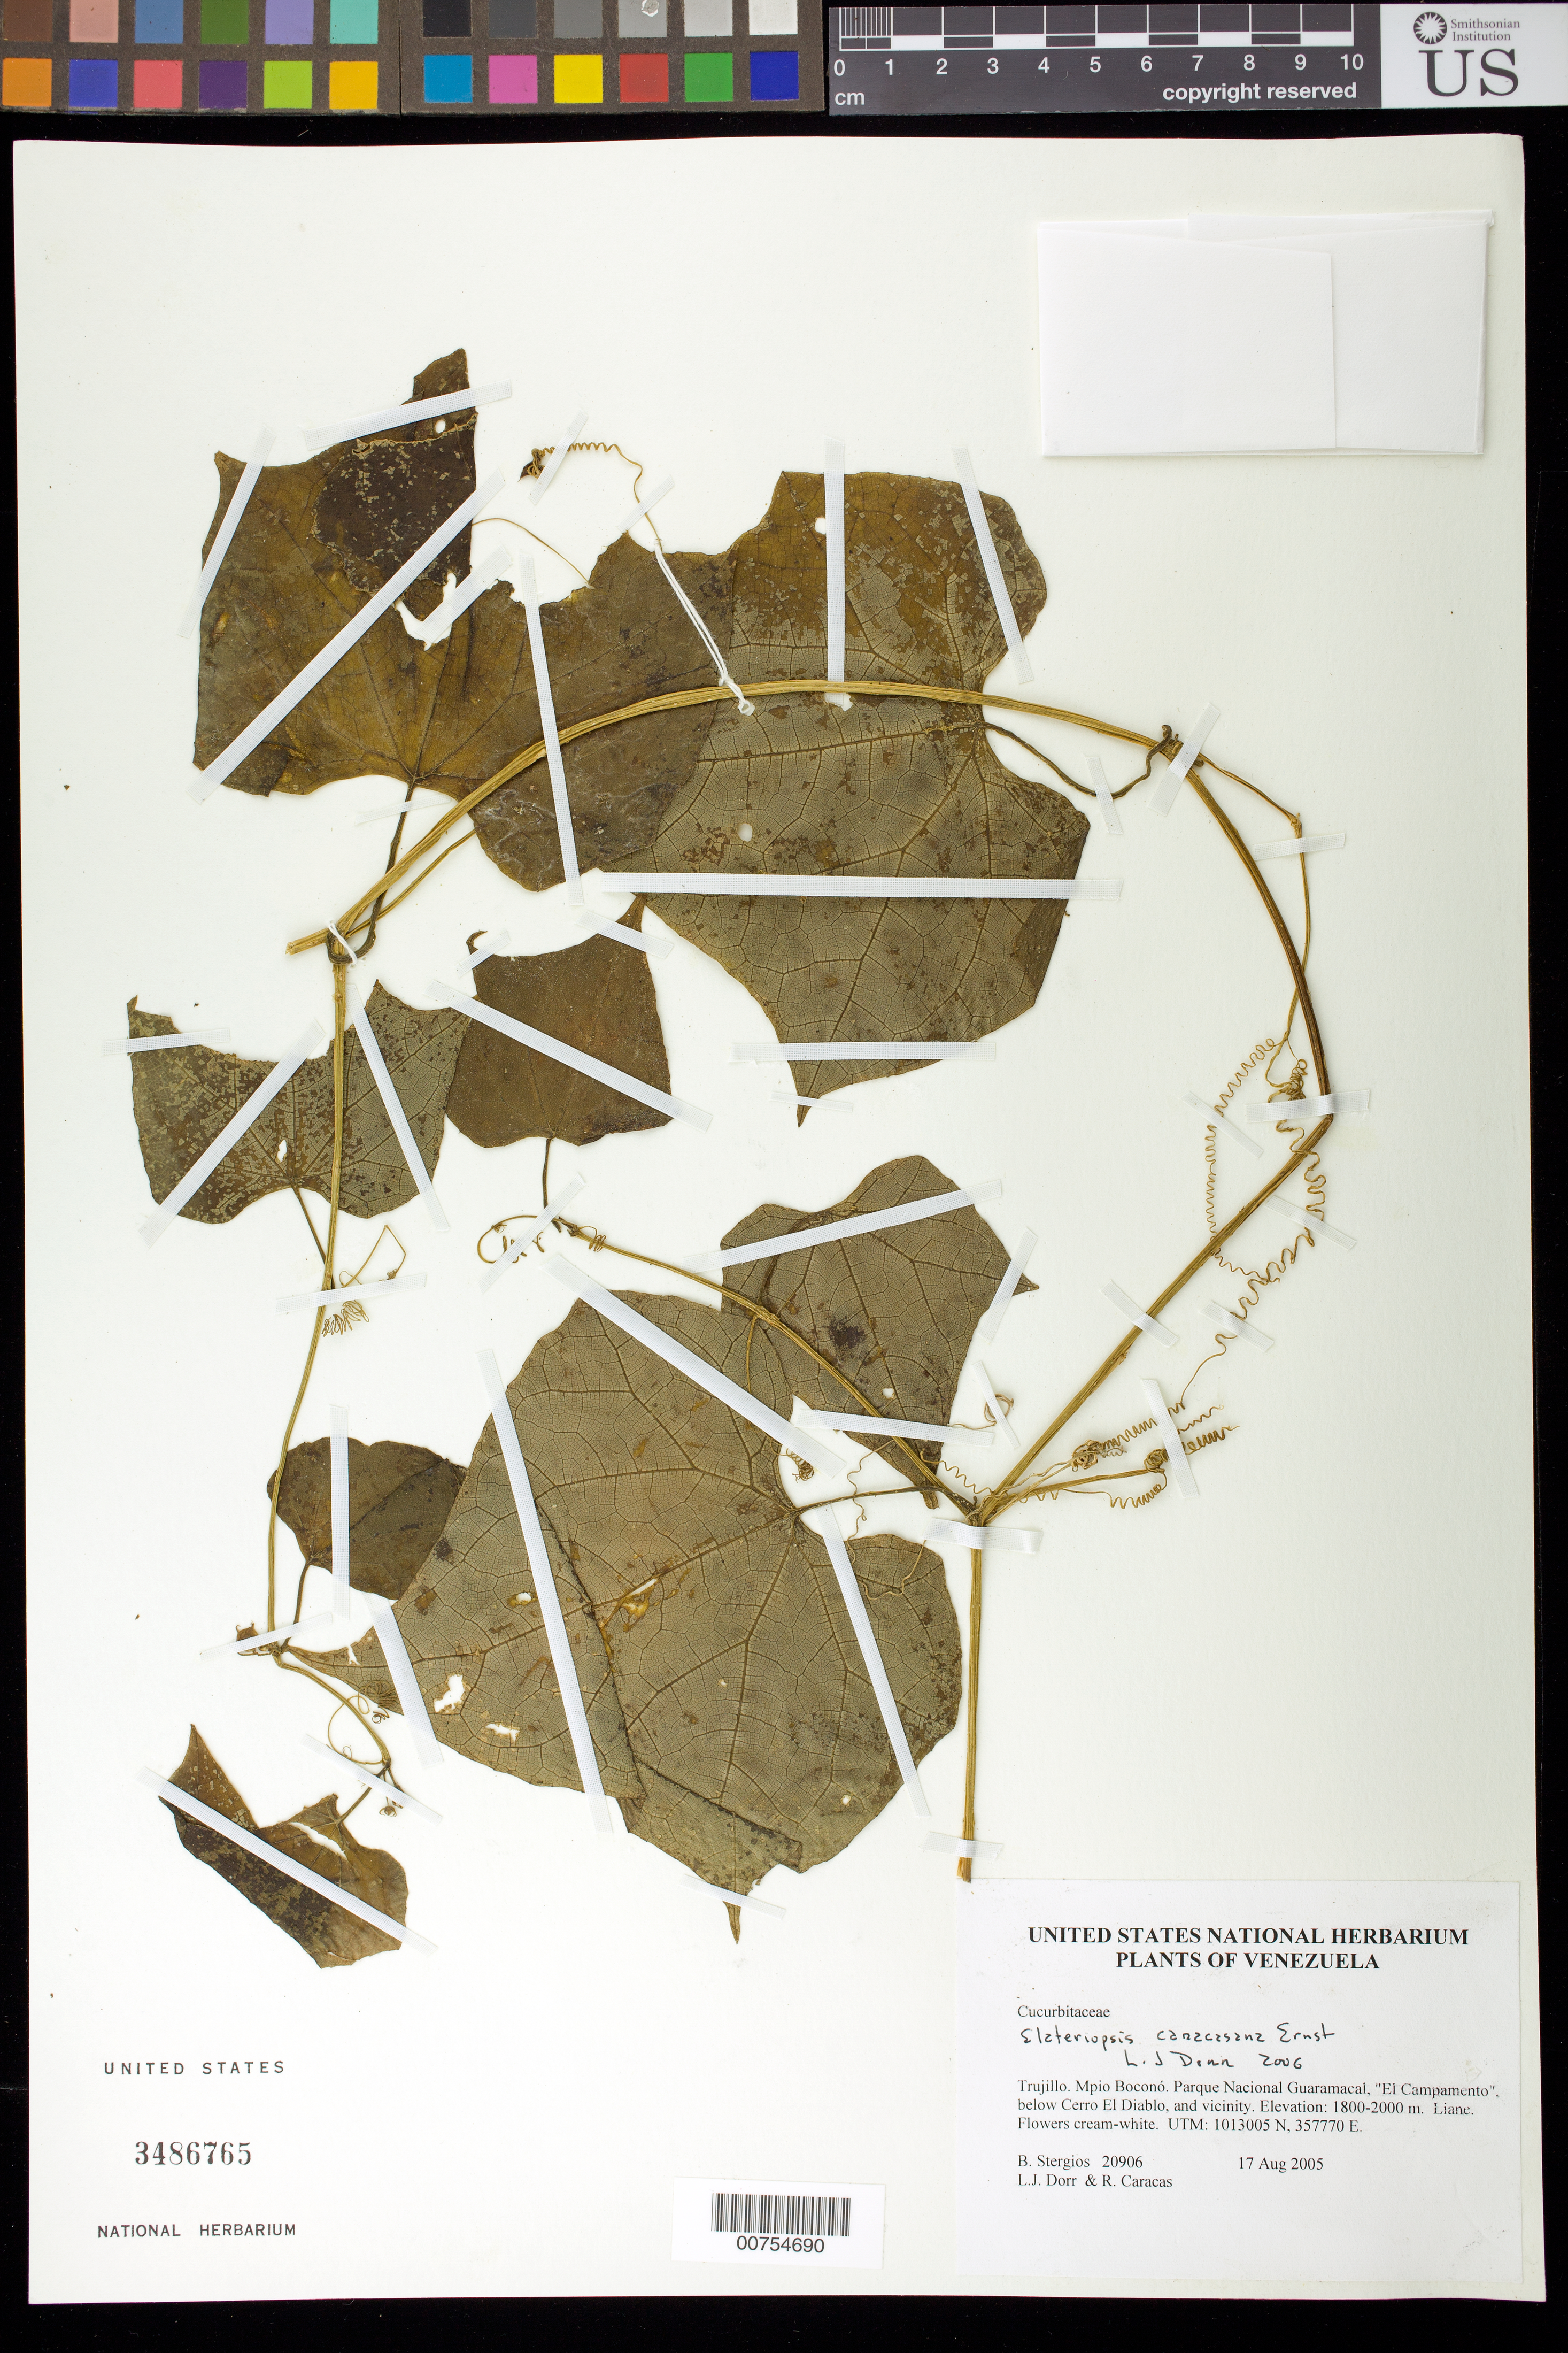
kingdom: Plantae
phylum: Tracheophyta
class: Magnoliopsida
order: Cucurbitales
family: Cucurbitaceae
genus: Elateriopsis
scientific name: Elateriopsis caracasana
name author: Ernst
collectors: B. G. Stergios, L. J. Dorr & R. Caracas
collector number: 20906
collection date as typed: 17 Aug 2005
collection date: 2005-08-17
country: Venezuela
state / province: Trujillo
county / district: Boconó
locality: Parque Nacional Guaramacal, "El Campamento", below Cerro El Diablo, and vicinity.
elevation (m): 1800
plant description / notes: PORT, US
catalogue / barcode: US 3486765